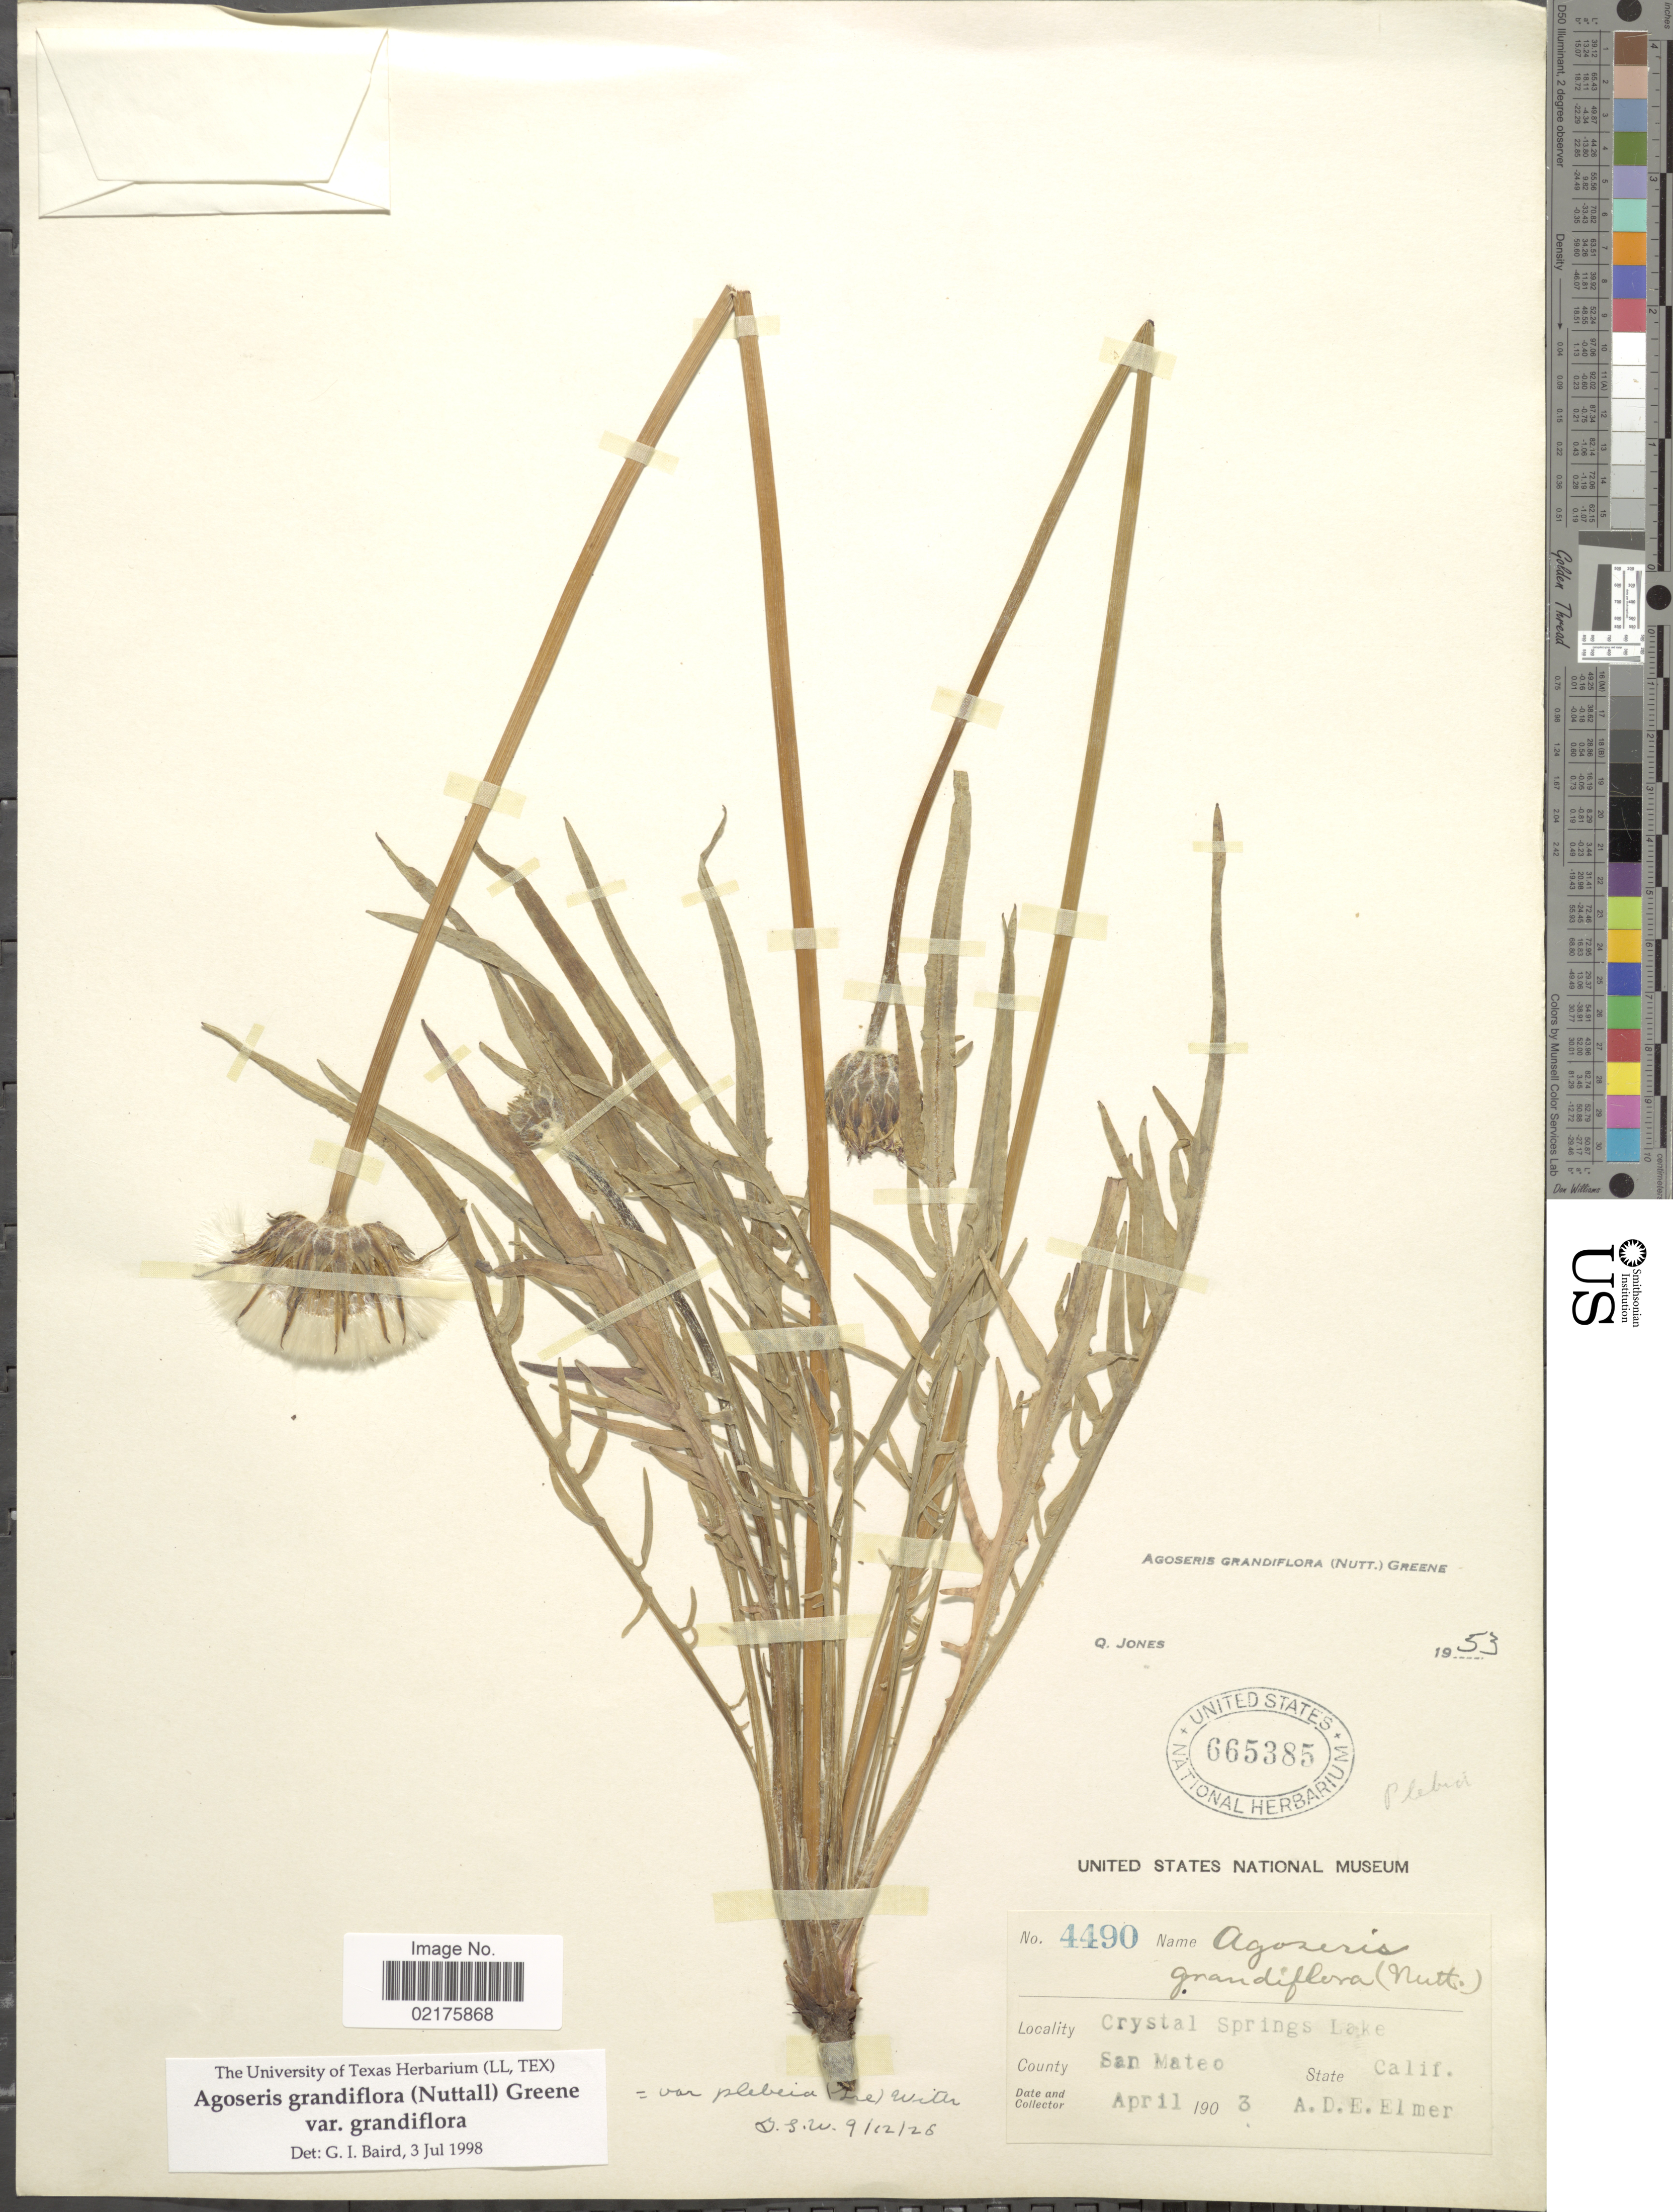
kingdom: Plantae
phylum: Tracheophyta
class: Magnoliopsida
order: Asterales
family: Asteraceae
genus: Agoseris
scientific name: Agoseris grandiflora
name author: (Nutt.) Greene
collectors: A. D. E. Elmer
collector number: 4490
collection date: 1903-04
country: United States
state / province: California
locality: Crystal Springs Lake, San Mateo, Calif.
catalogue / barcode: US 665385